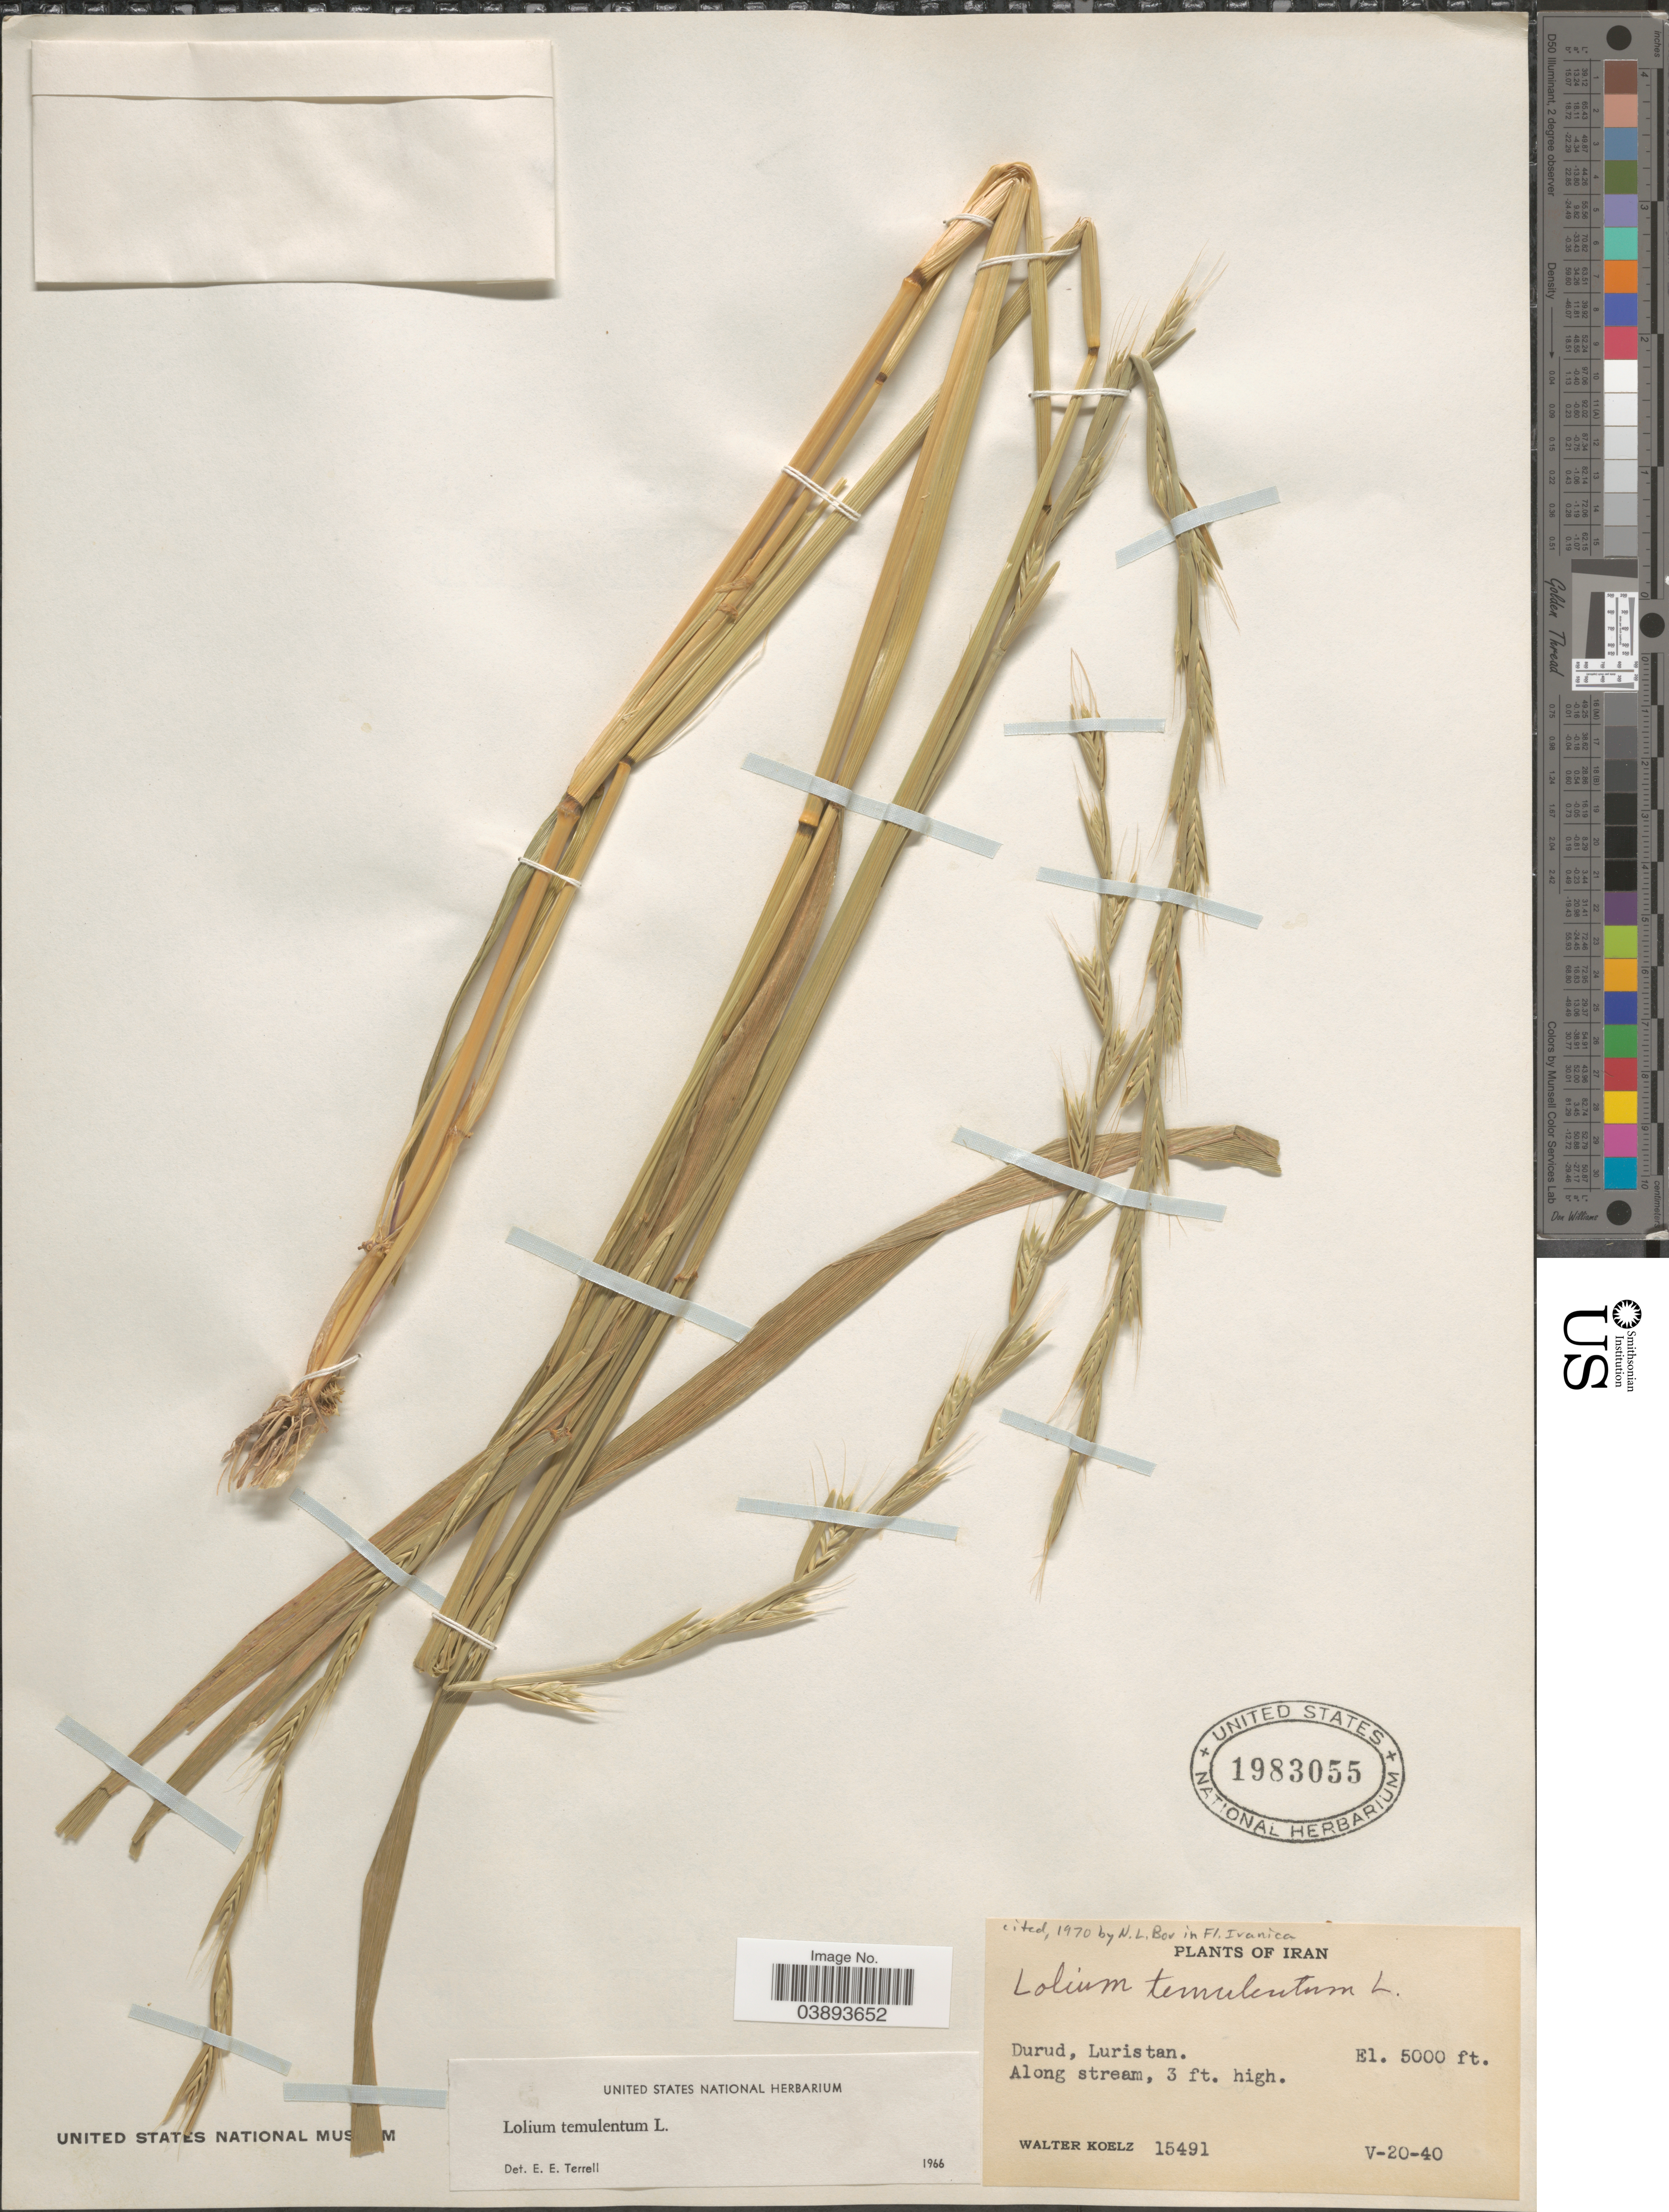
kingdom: Plantae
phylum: Tracheophyta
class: Liliopsida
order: Poales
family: Poaceae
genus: Lolium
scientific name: Lolium temulentum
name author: L.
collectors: W. N. Koelz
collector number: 15491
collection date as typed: Transcribed d/m/y: 20/5/40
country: Iran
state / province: Lorestan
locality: Durud, Luristan. Along stream.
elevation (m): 1524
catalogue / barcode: US 1983055